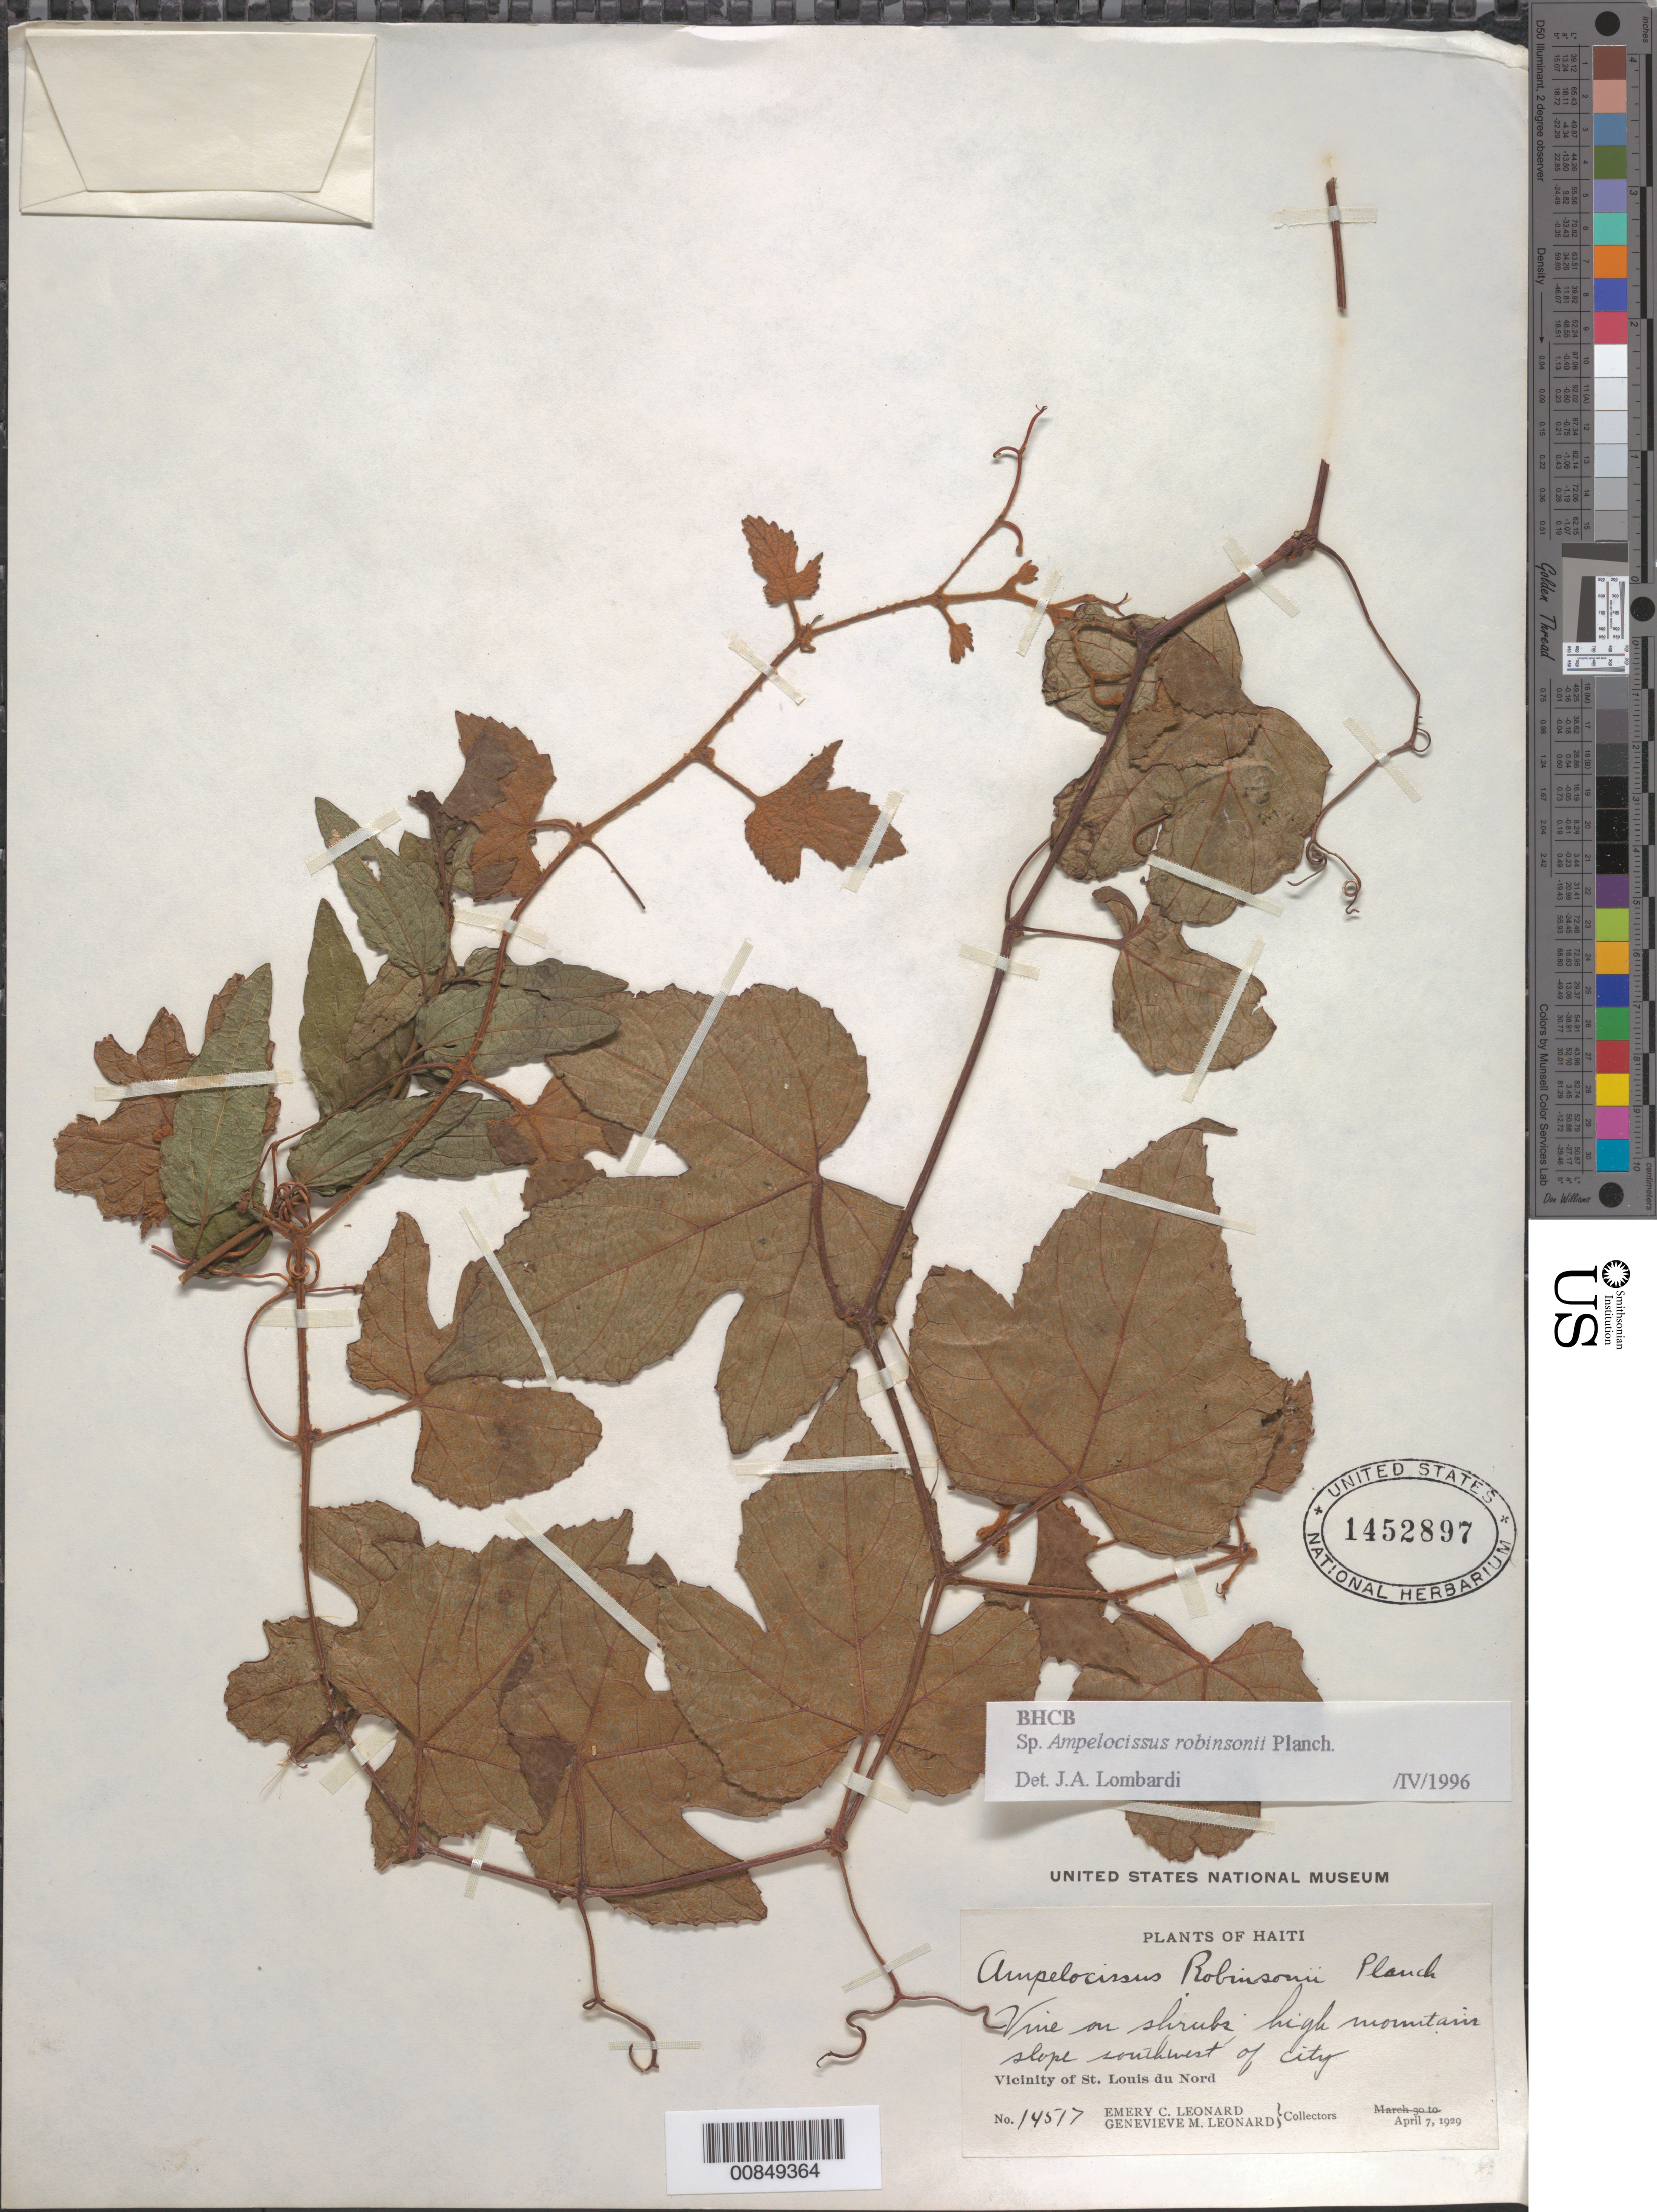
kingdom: Plantae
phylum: Tracheophyta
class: Magnoliopsida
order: Vitales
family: Vitaceae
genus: Ampelocissus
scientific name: Ampelocissus robinsonii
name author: Planch.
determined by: Lombardi, Julio A.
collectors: E. C. Leonard & G. M. Leonard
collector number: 14517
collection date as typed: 07 Apr 1929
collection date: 1929-04-07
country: Haiti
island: Hispaniola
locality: Vicinity of St. Louis du Nord, mountain slope SW of city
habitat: On shrubs on high mountain slope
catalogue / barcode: US 1452897